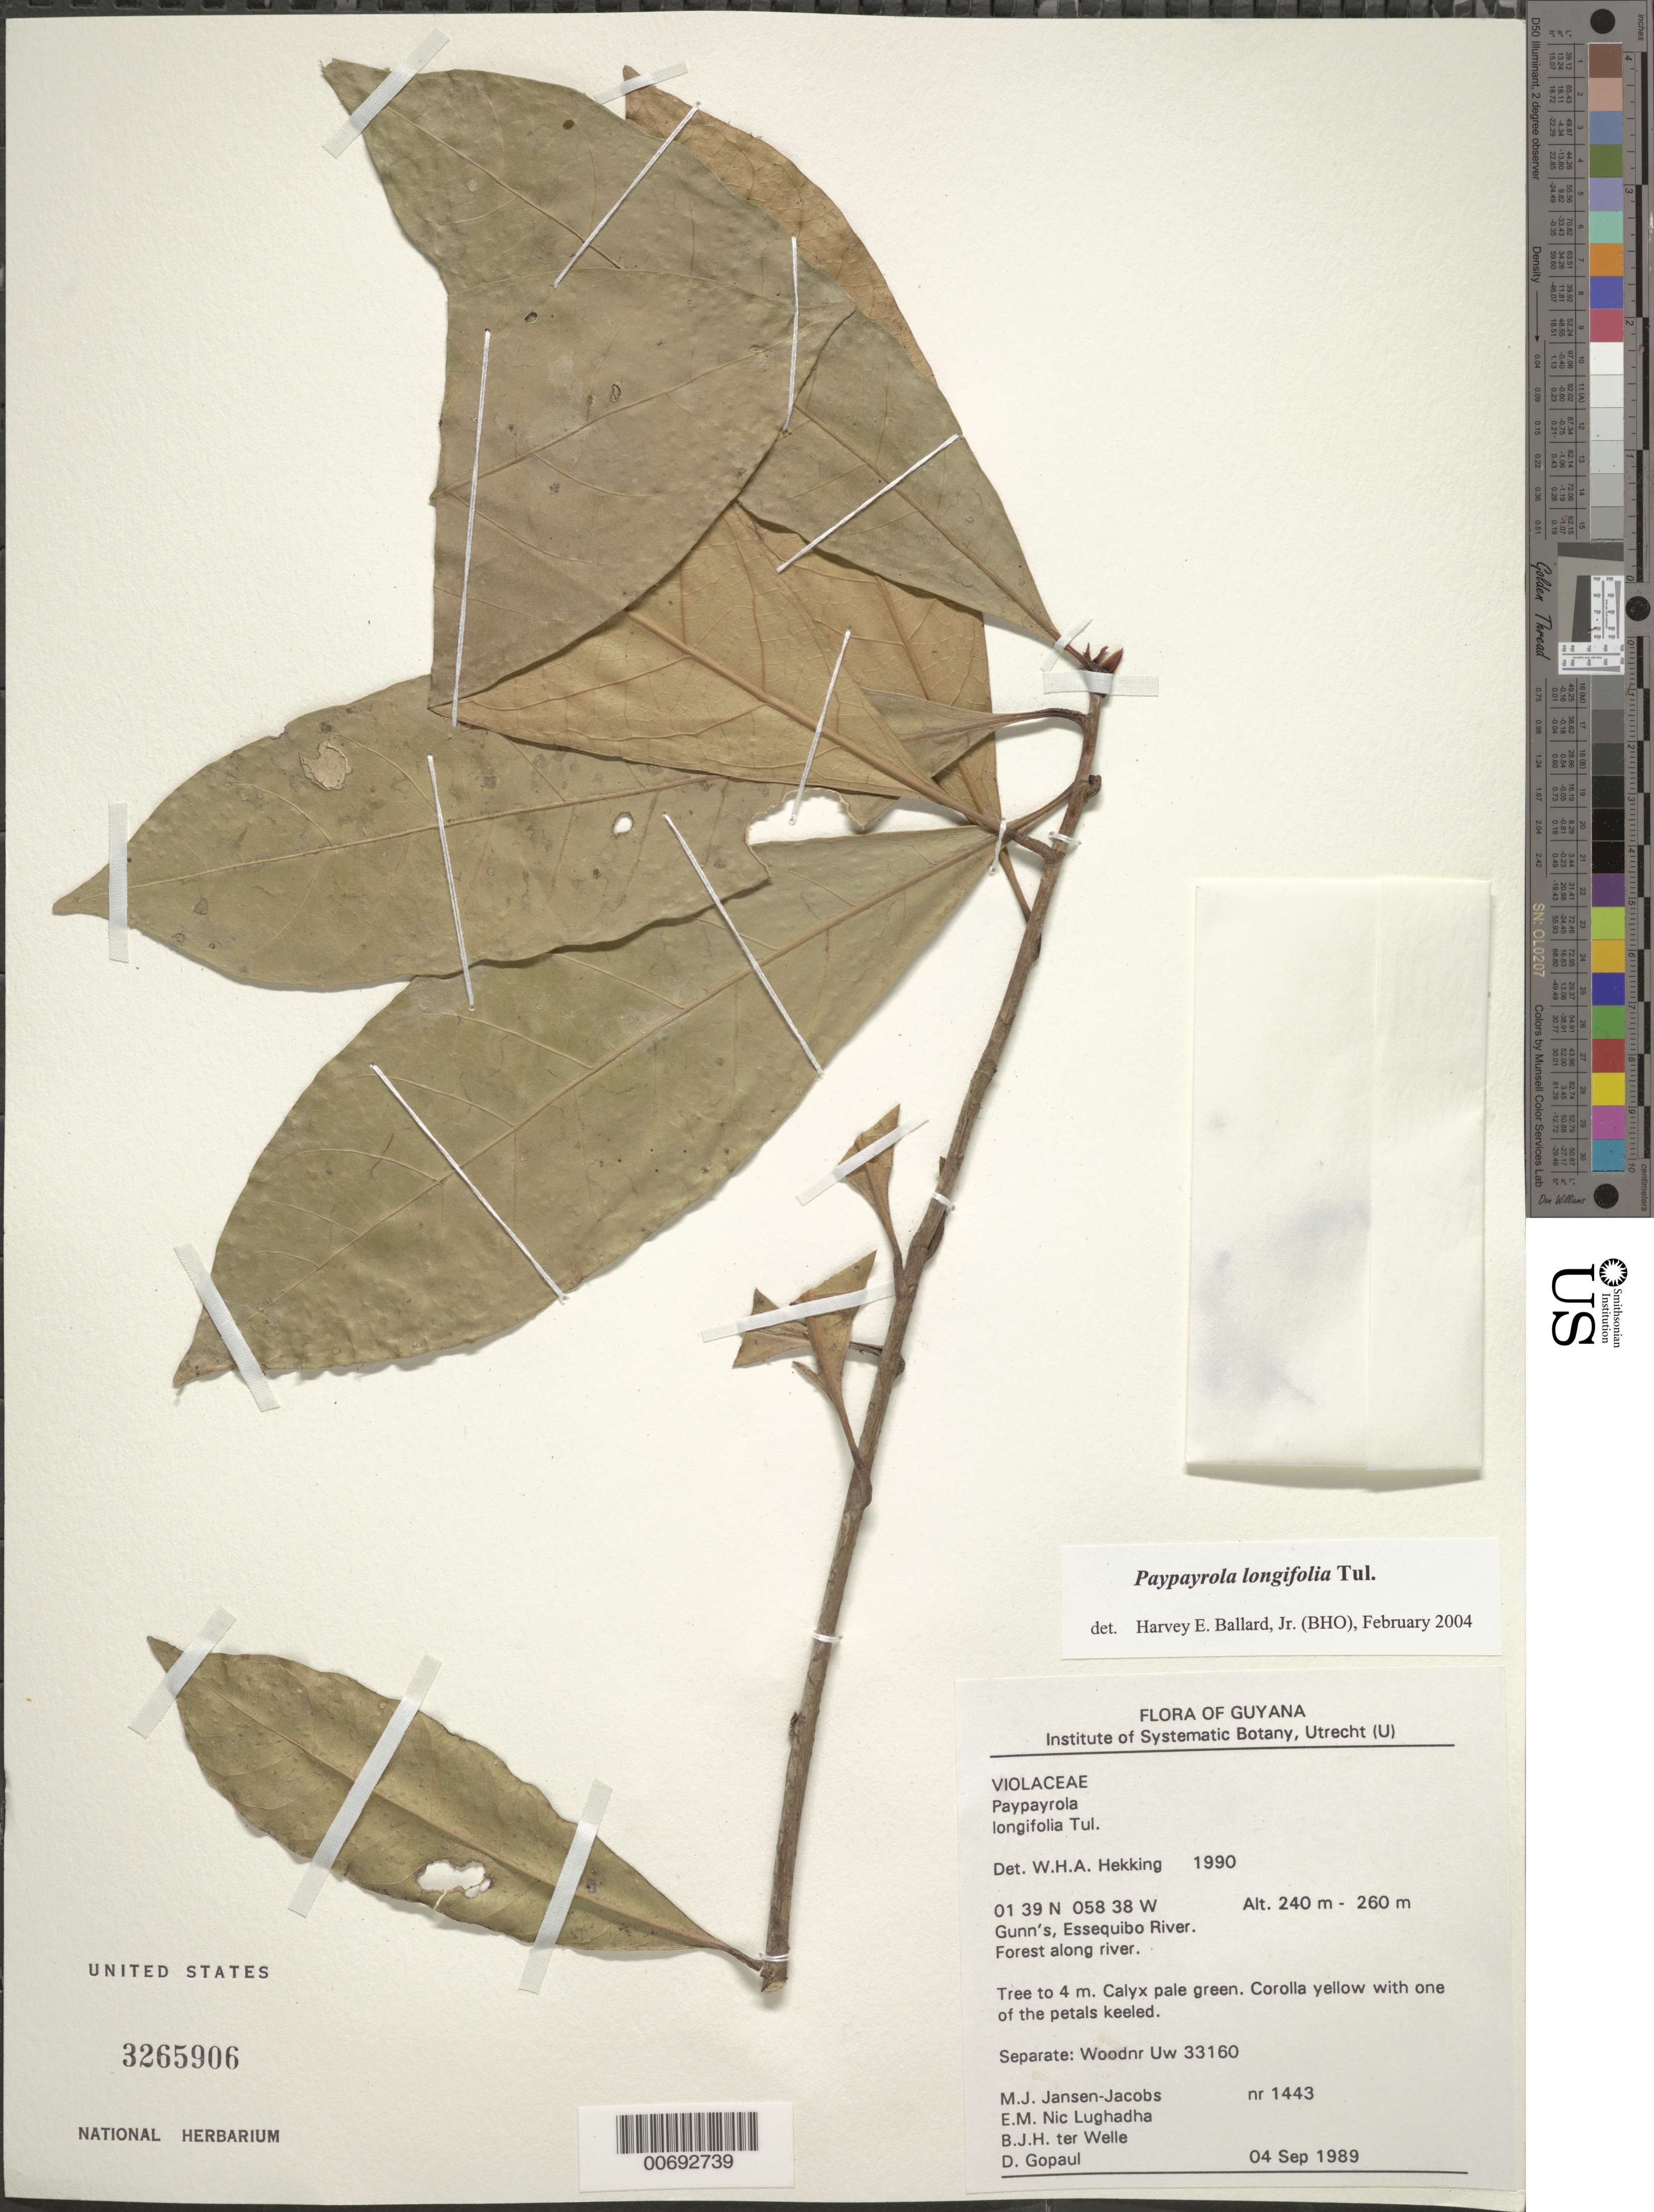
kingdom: Plantae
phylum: Tracheophyta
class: Magnoliopsida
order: Malpighiales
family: Violaceae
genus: Paypayrola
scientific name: Paypayrola longifolia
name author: Tul.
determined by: Ballard, Harvey E.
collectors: M. J. Jansen-Jacobs, E. Nic Lughadha, B. Welle & D. Gopaul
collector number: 1443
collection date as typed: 4-Sep-89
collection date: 1989-09-04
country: Guyana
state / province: U. Takutu-U. Essequibo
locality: Gunn's, Essequibo River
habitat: Forest along river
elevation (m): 240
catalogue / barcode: US 3265906